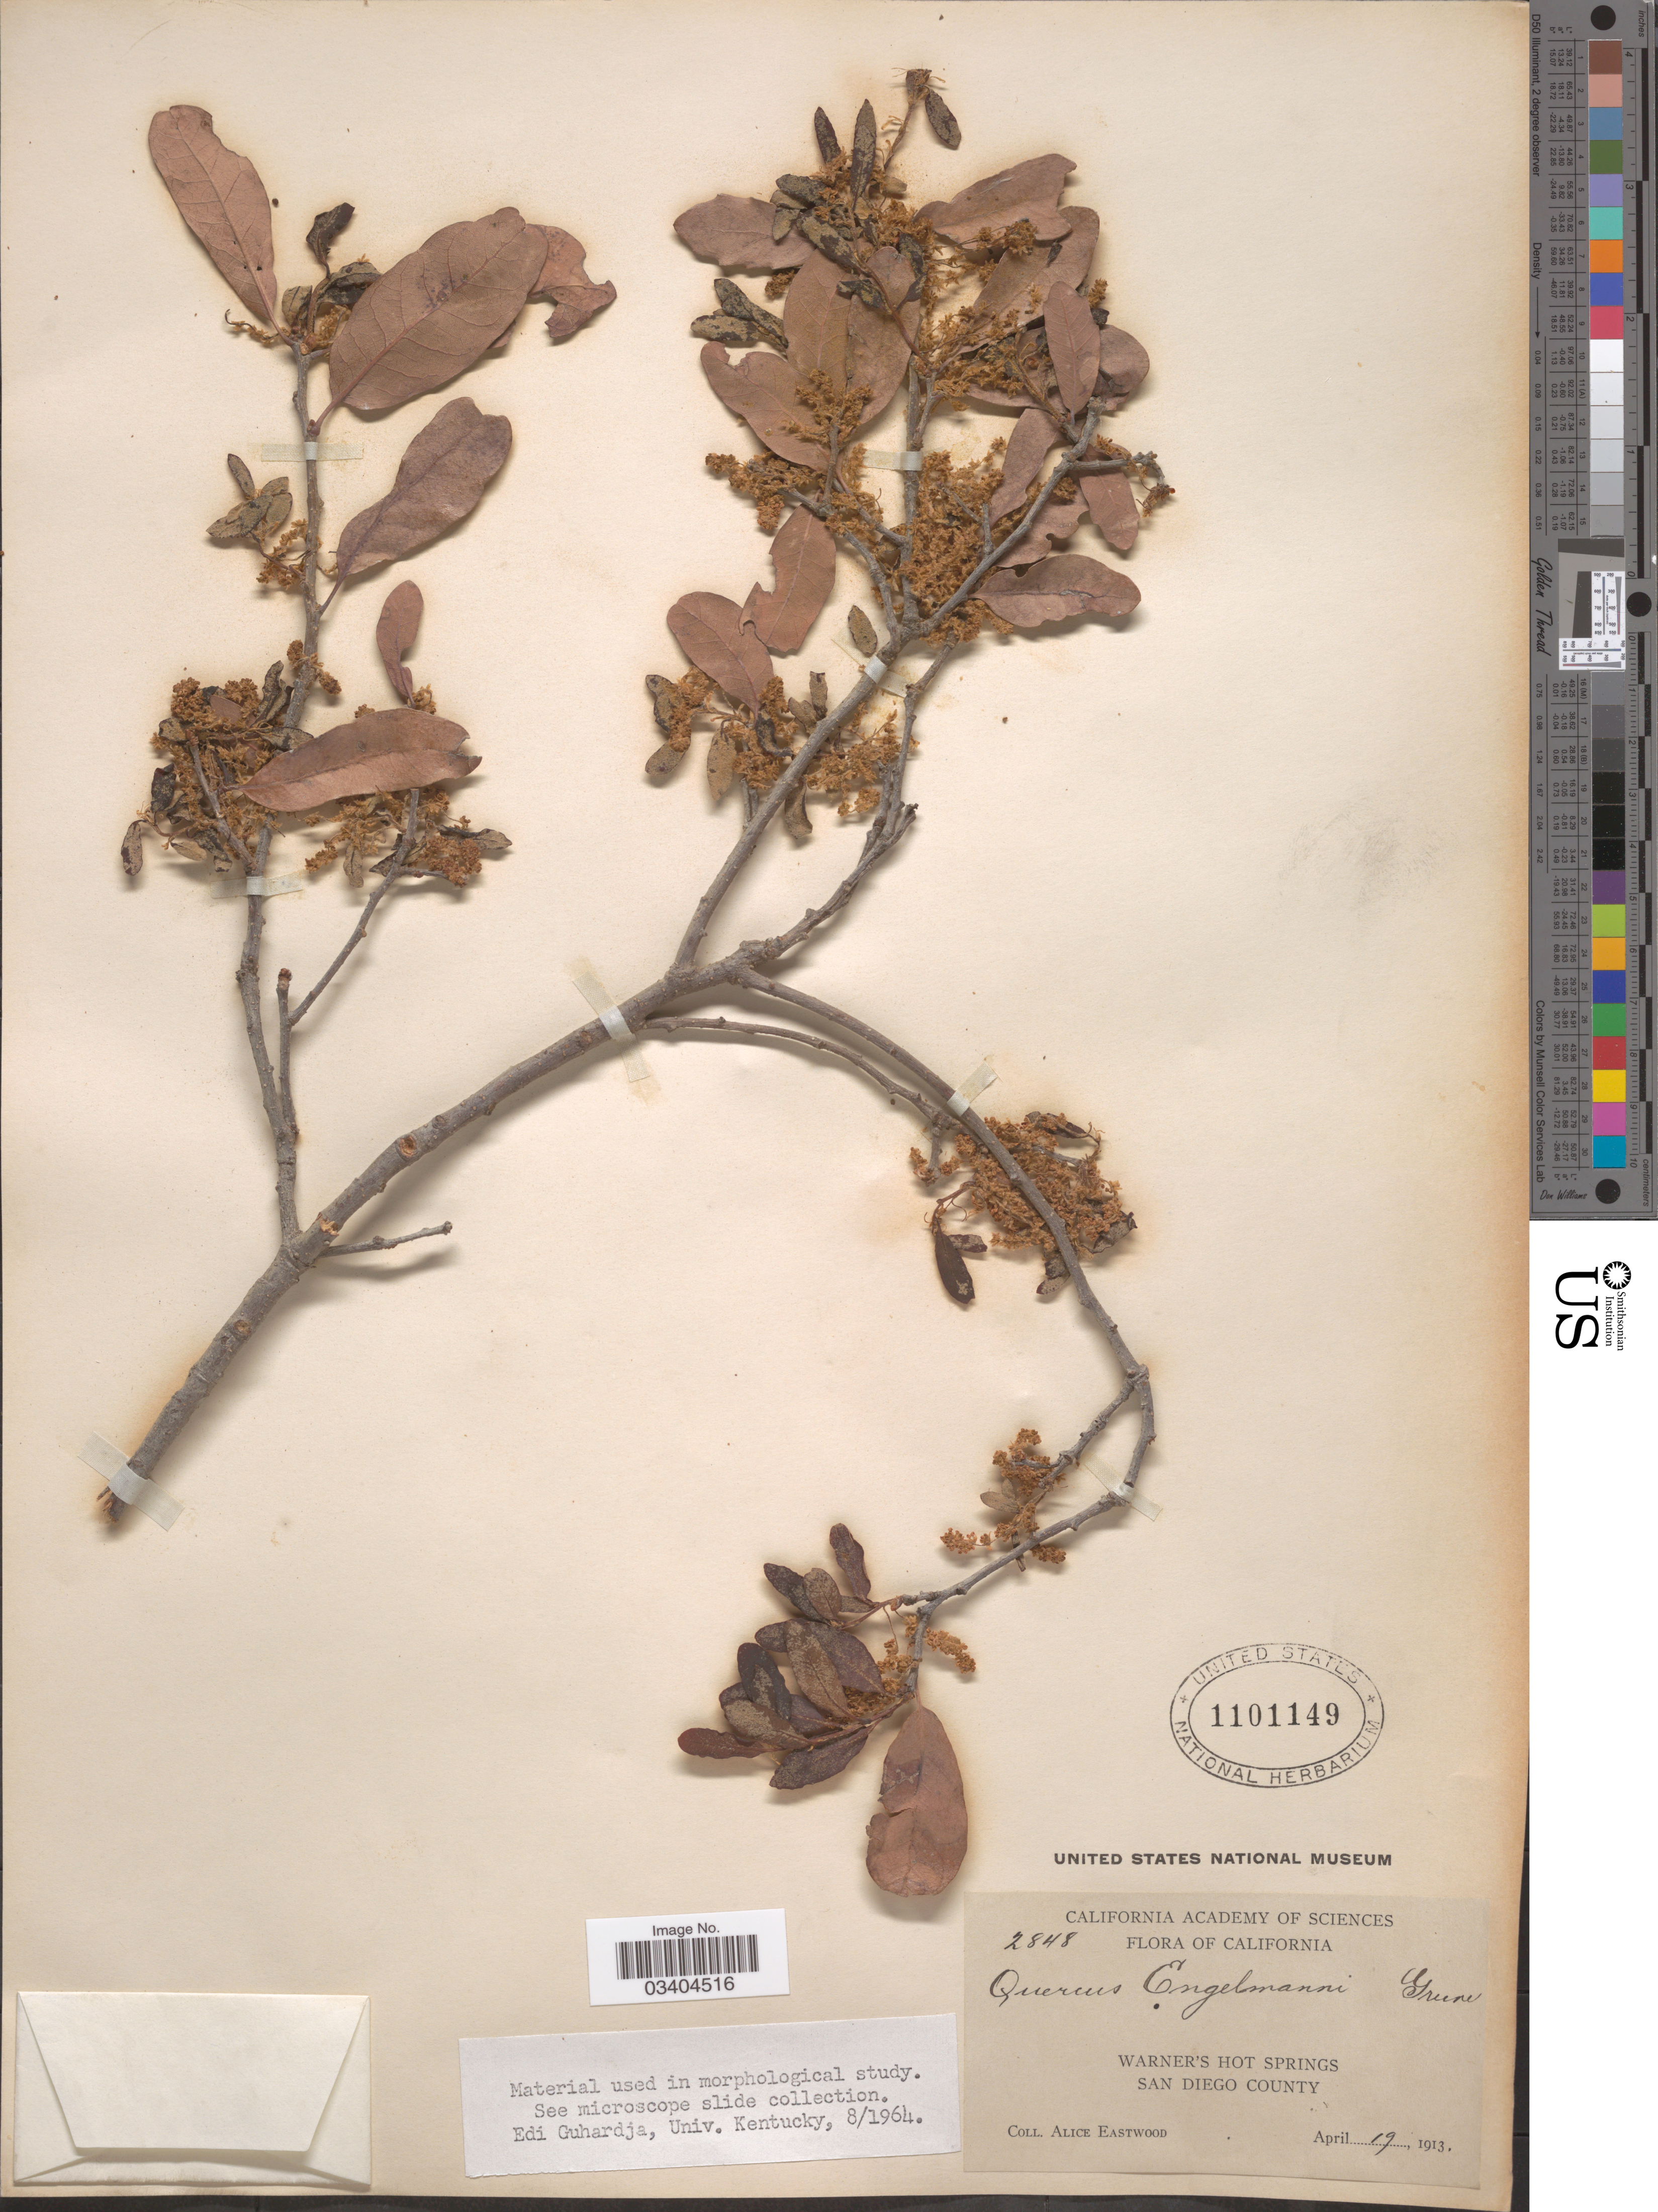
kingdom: Plantae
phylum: Tracheophyta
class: Magnoliopsida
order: Fagales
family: Fagaceae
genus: Quercus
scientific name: Quercus engelmannii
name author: Greene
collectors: A. Eastwood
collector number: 2848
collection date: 1913-04-19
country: United States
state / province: California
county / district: San Diego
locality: Warner's Hot Springs. San Diego County.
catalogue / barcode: US 1101149